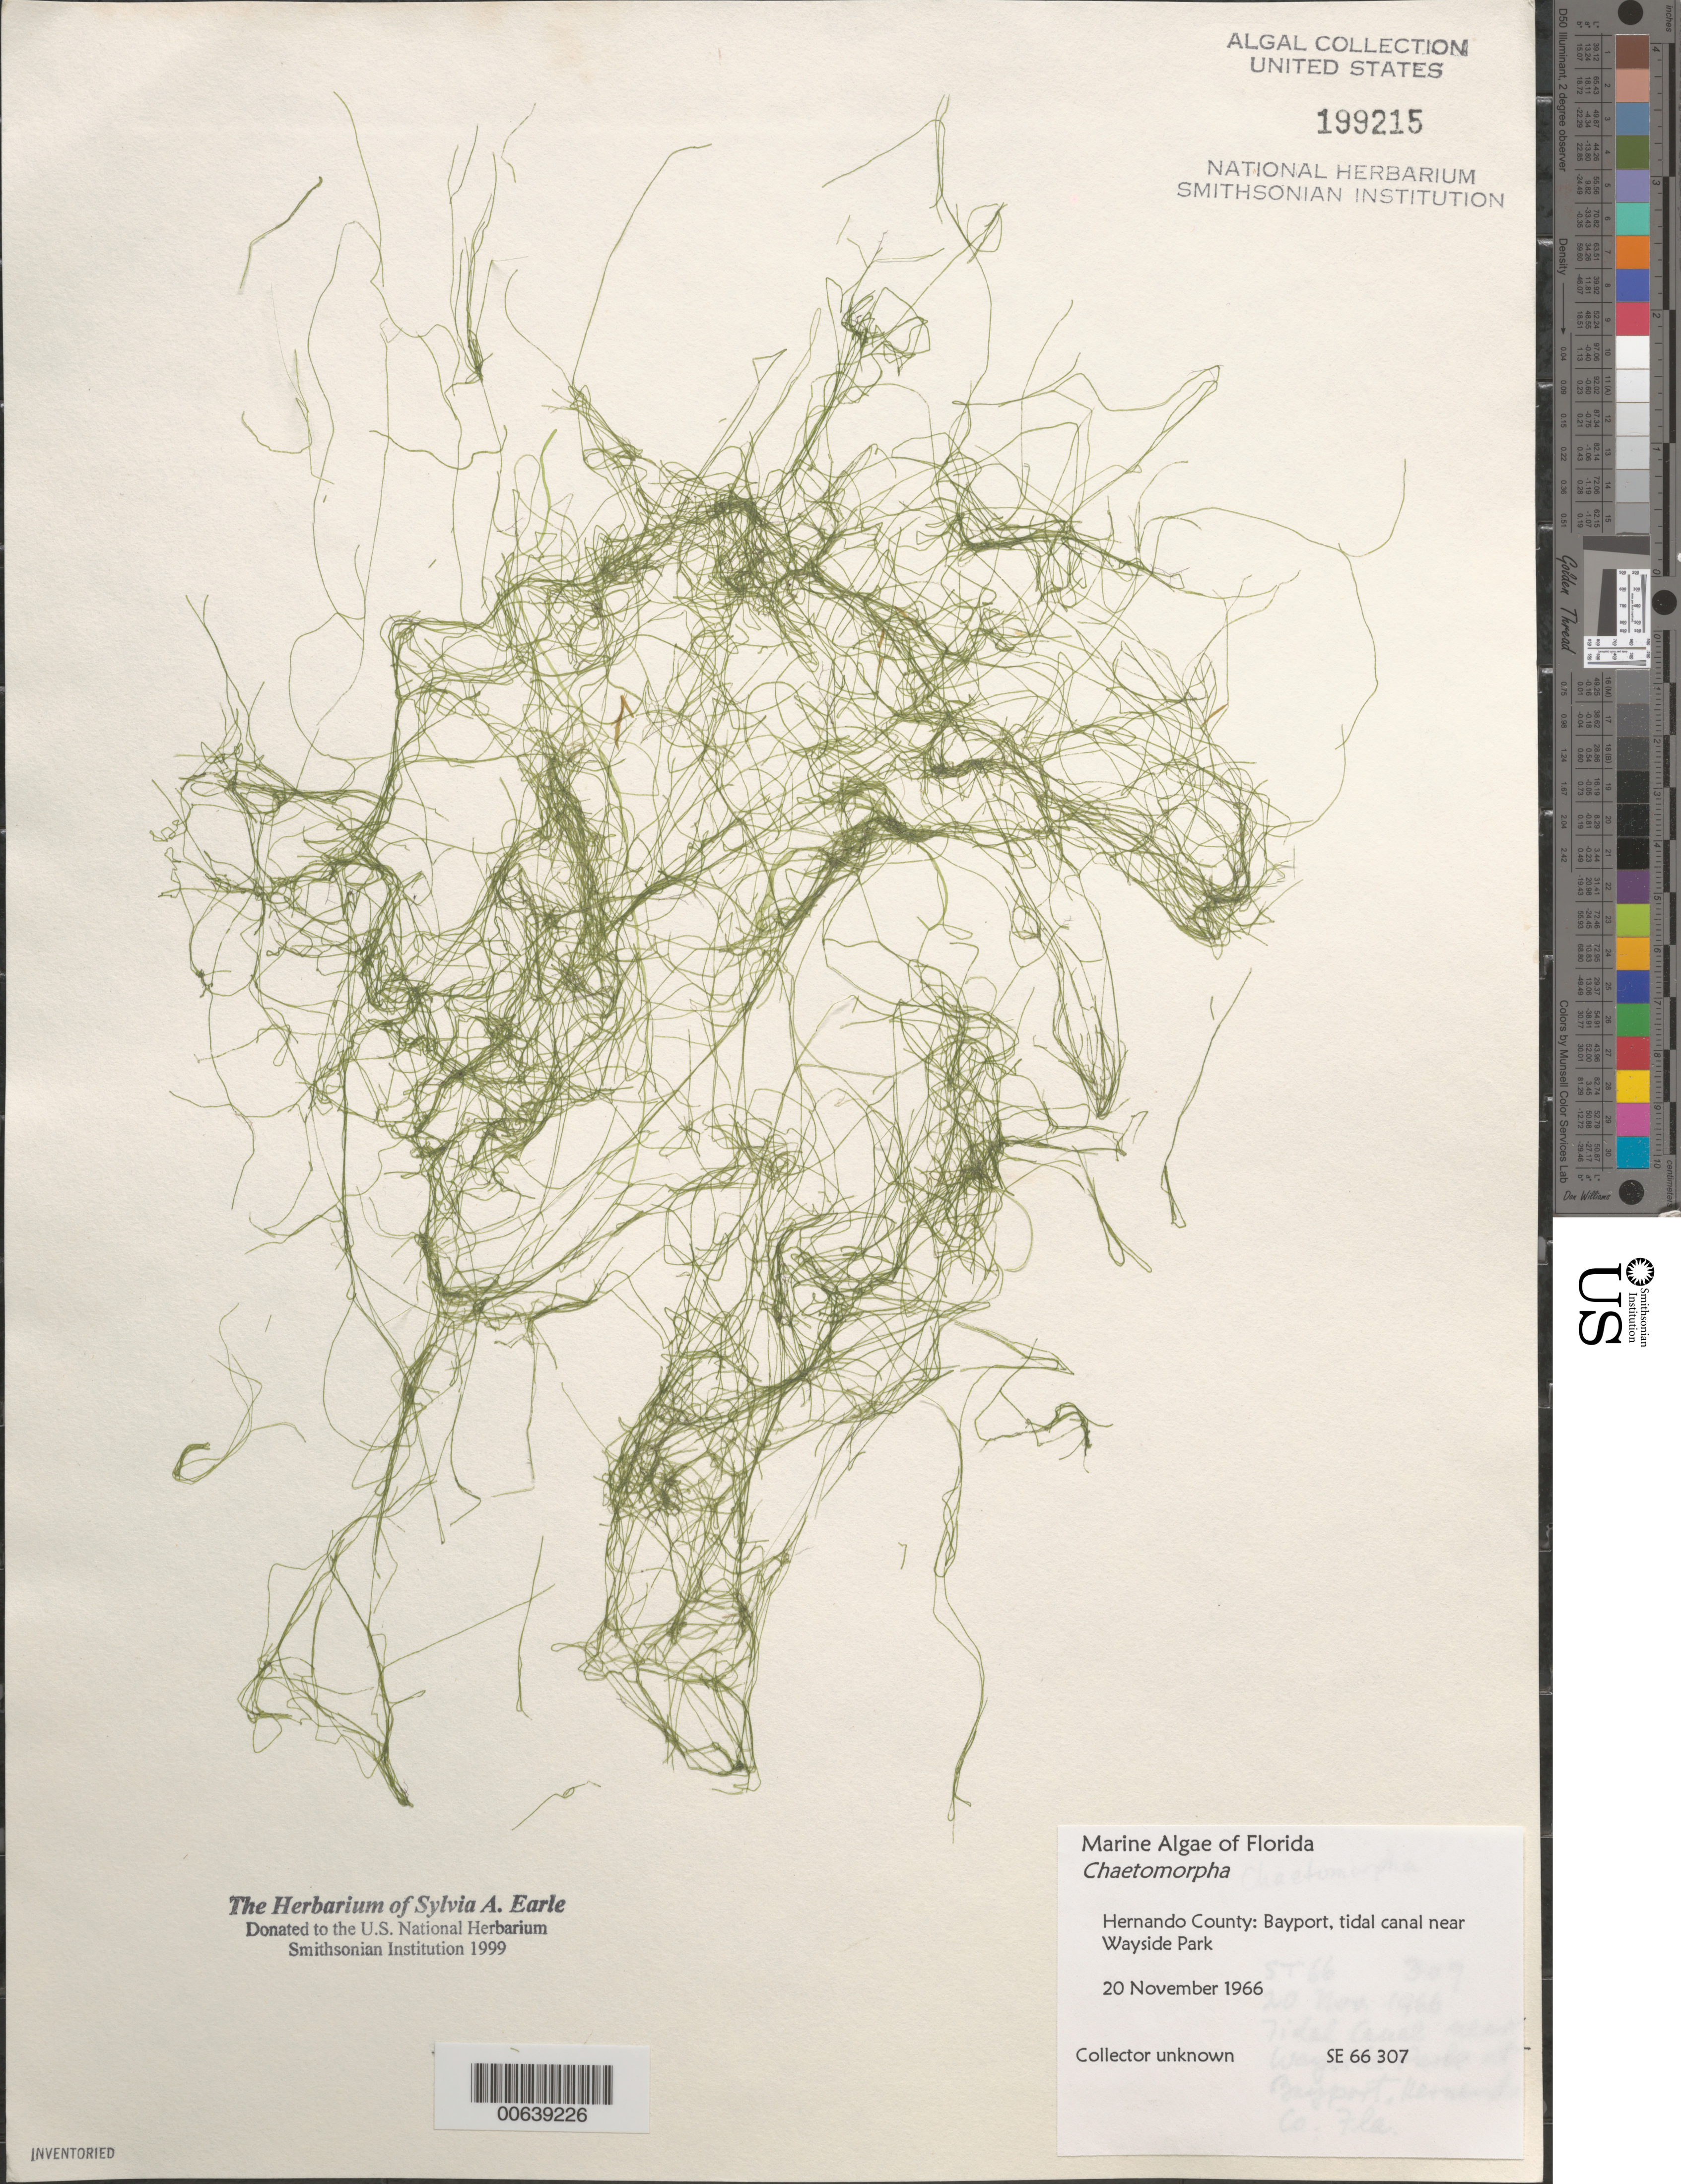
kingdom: Plantae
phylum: Chlorophyta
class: Ulvophyceae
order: Cladophorales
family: Cladophoraceae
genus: Chaetomorpha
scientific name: Chaetomorpha sp.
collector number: SE 66307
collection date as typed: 20 Nov 1966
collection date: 1966-11-20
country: United States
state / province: Florida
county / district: Hernando County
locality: Bayport, tidal canal near Wayside Park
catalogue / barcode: US 199215